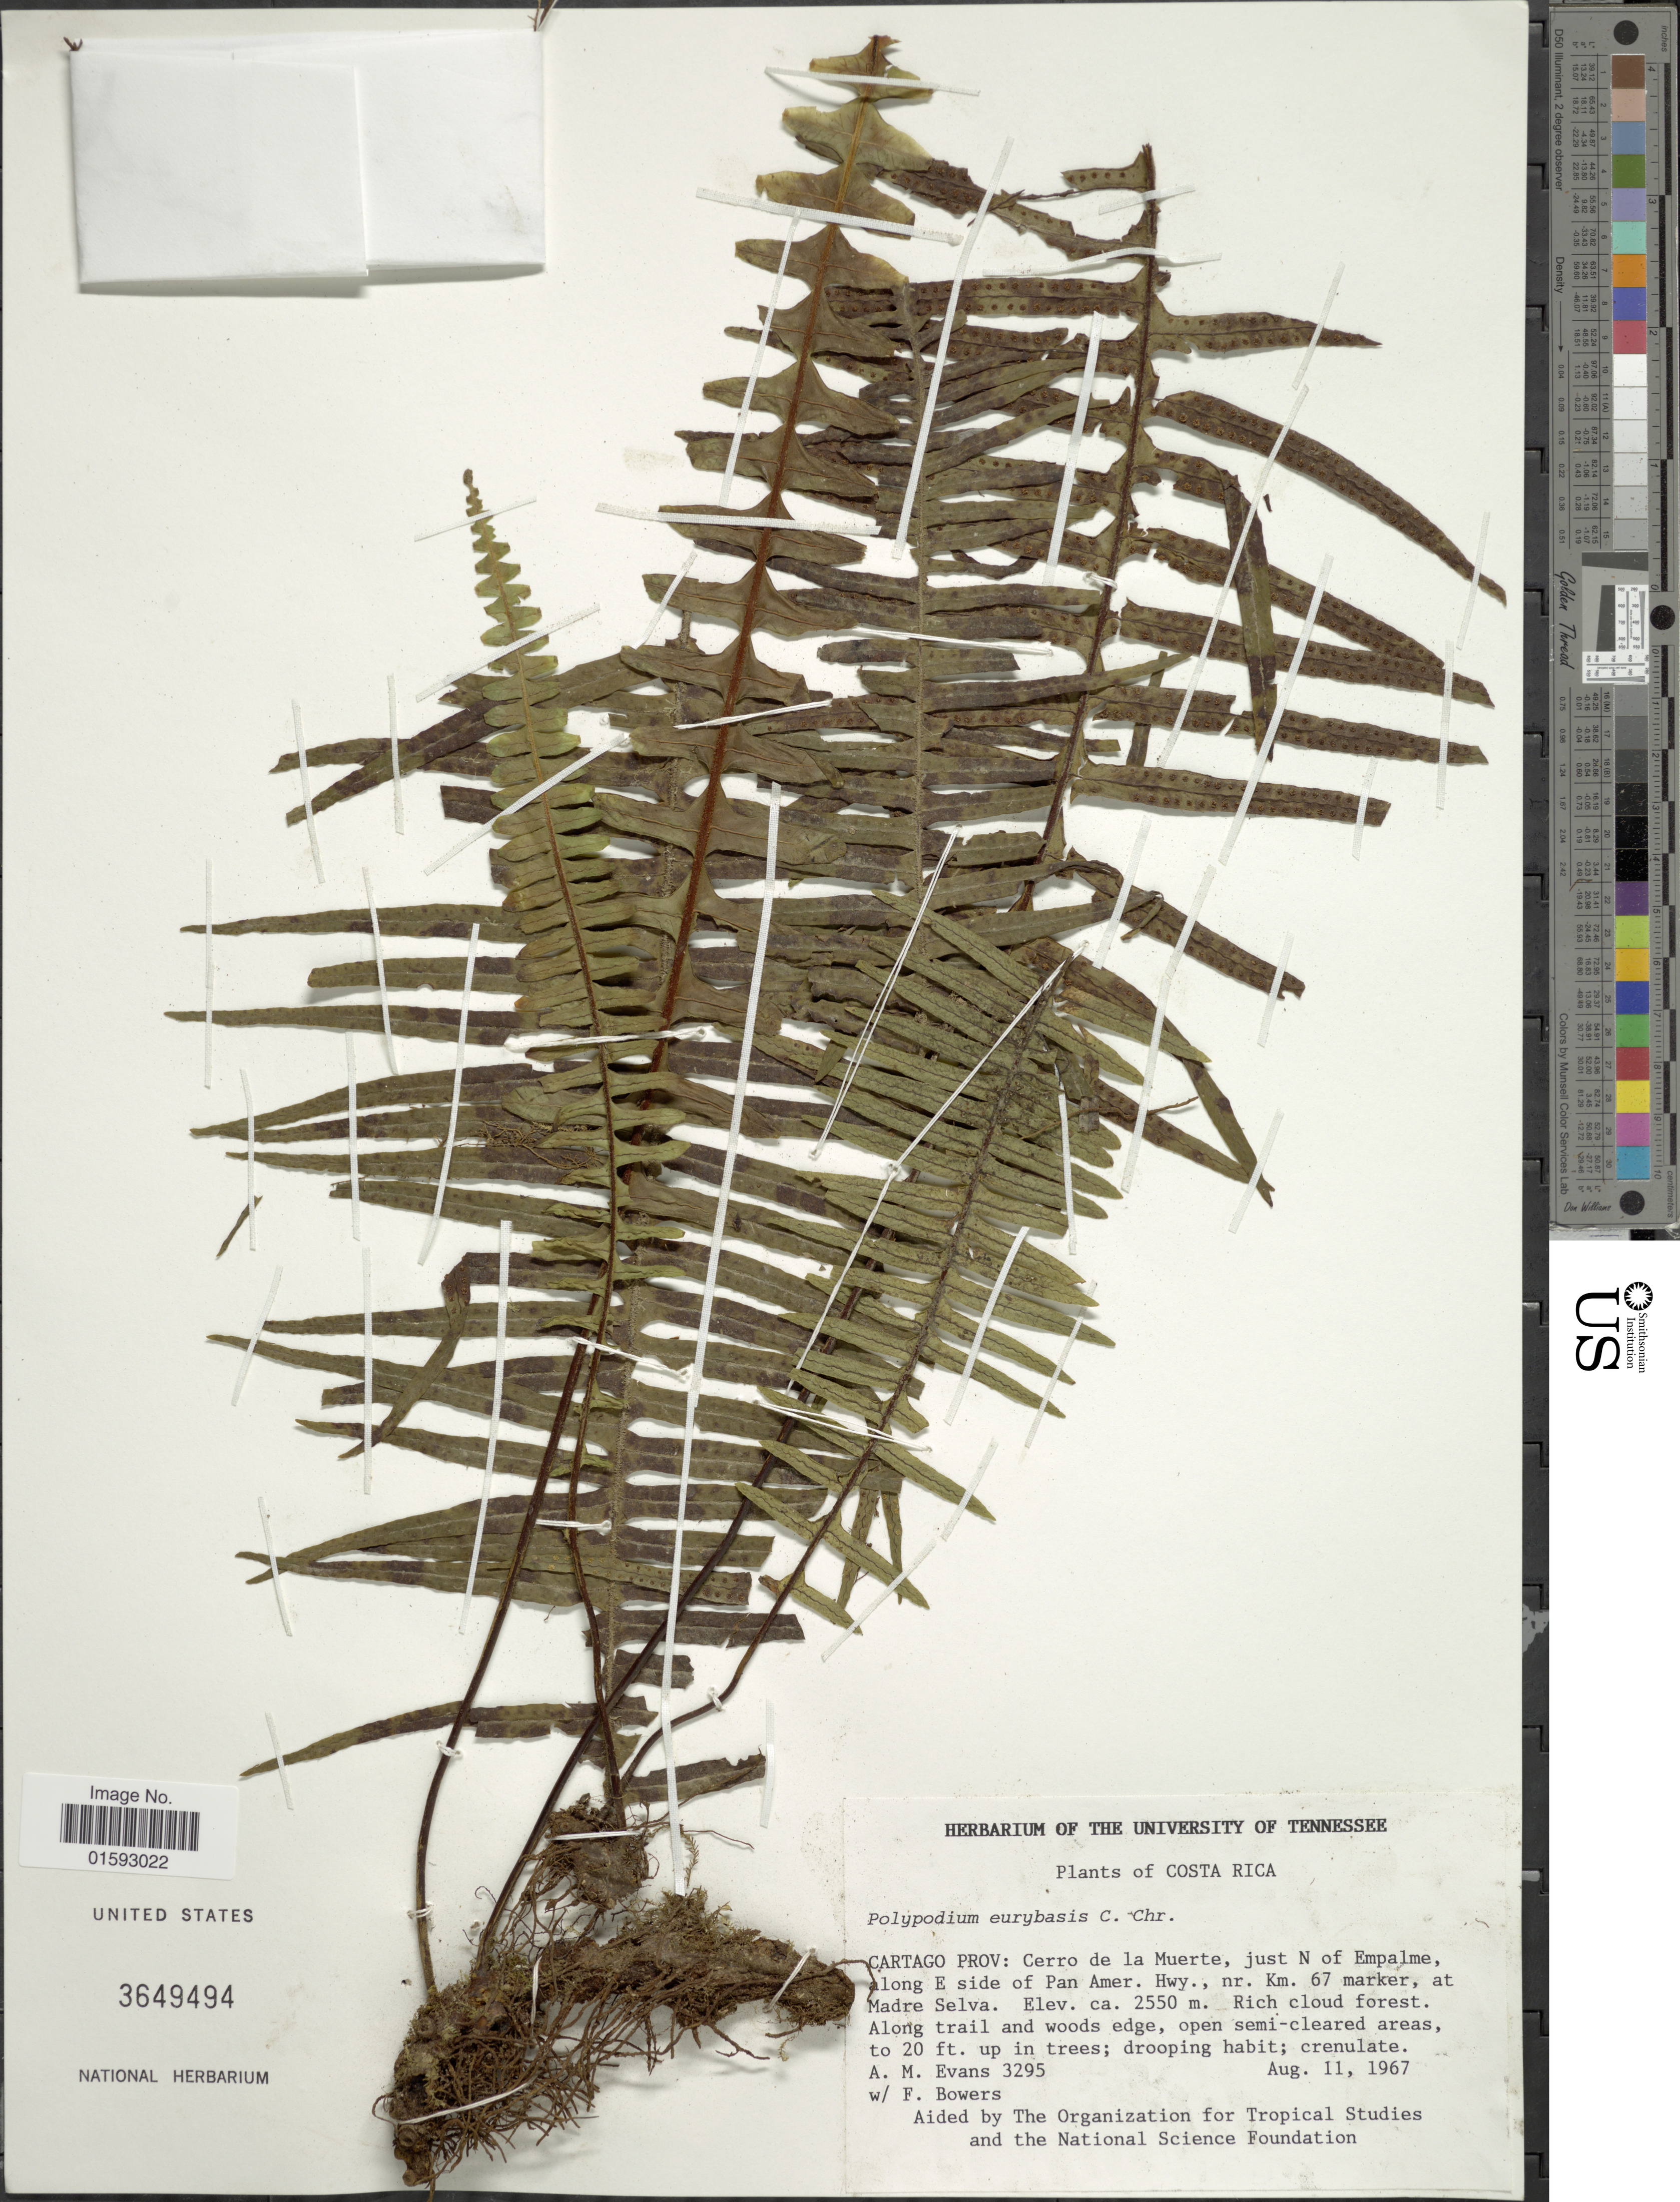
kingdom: Plantae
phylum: Tracheophyta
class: Polypodiopsida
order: Polypodiales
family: Polypodiaceae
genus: Pecluma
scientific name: Pecluma eurybasis var. glabrescens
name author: (Rosenst.) Lellinger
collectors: A. M. Evans, W. Bowers & F. Bowers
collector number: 3295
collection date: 1967-08-11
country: Costa Rica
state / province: Cartago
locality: Cerro de la Muerte, just N of Empalme, along E side of Pan Amer. Hwy. nr. Km. 67 marker, at Madre Selva. Rich cloud forest. Along trail and woods edge, open semi - cleared areas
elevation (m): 2550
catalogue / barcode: US 3649494